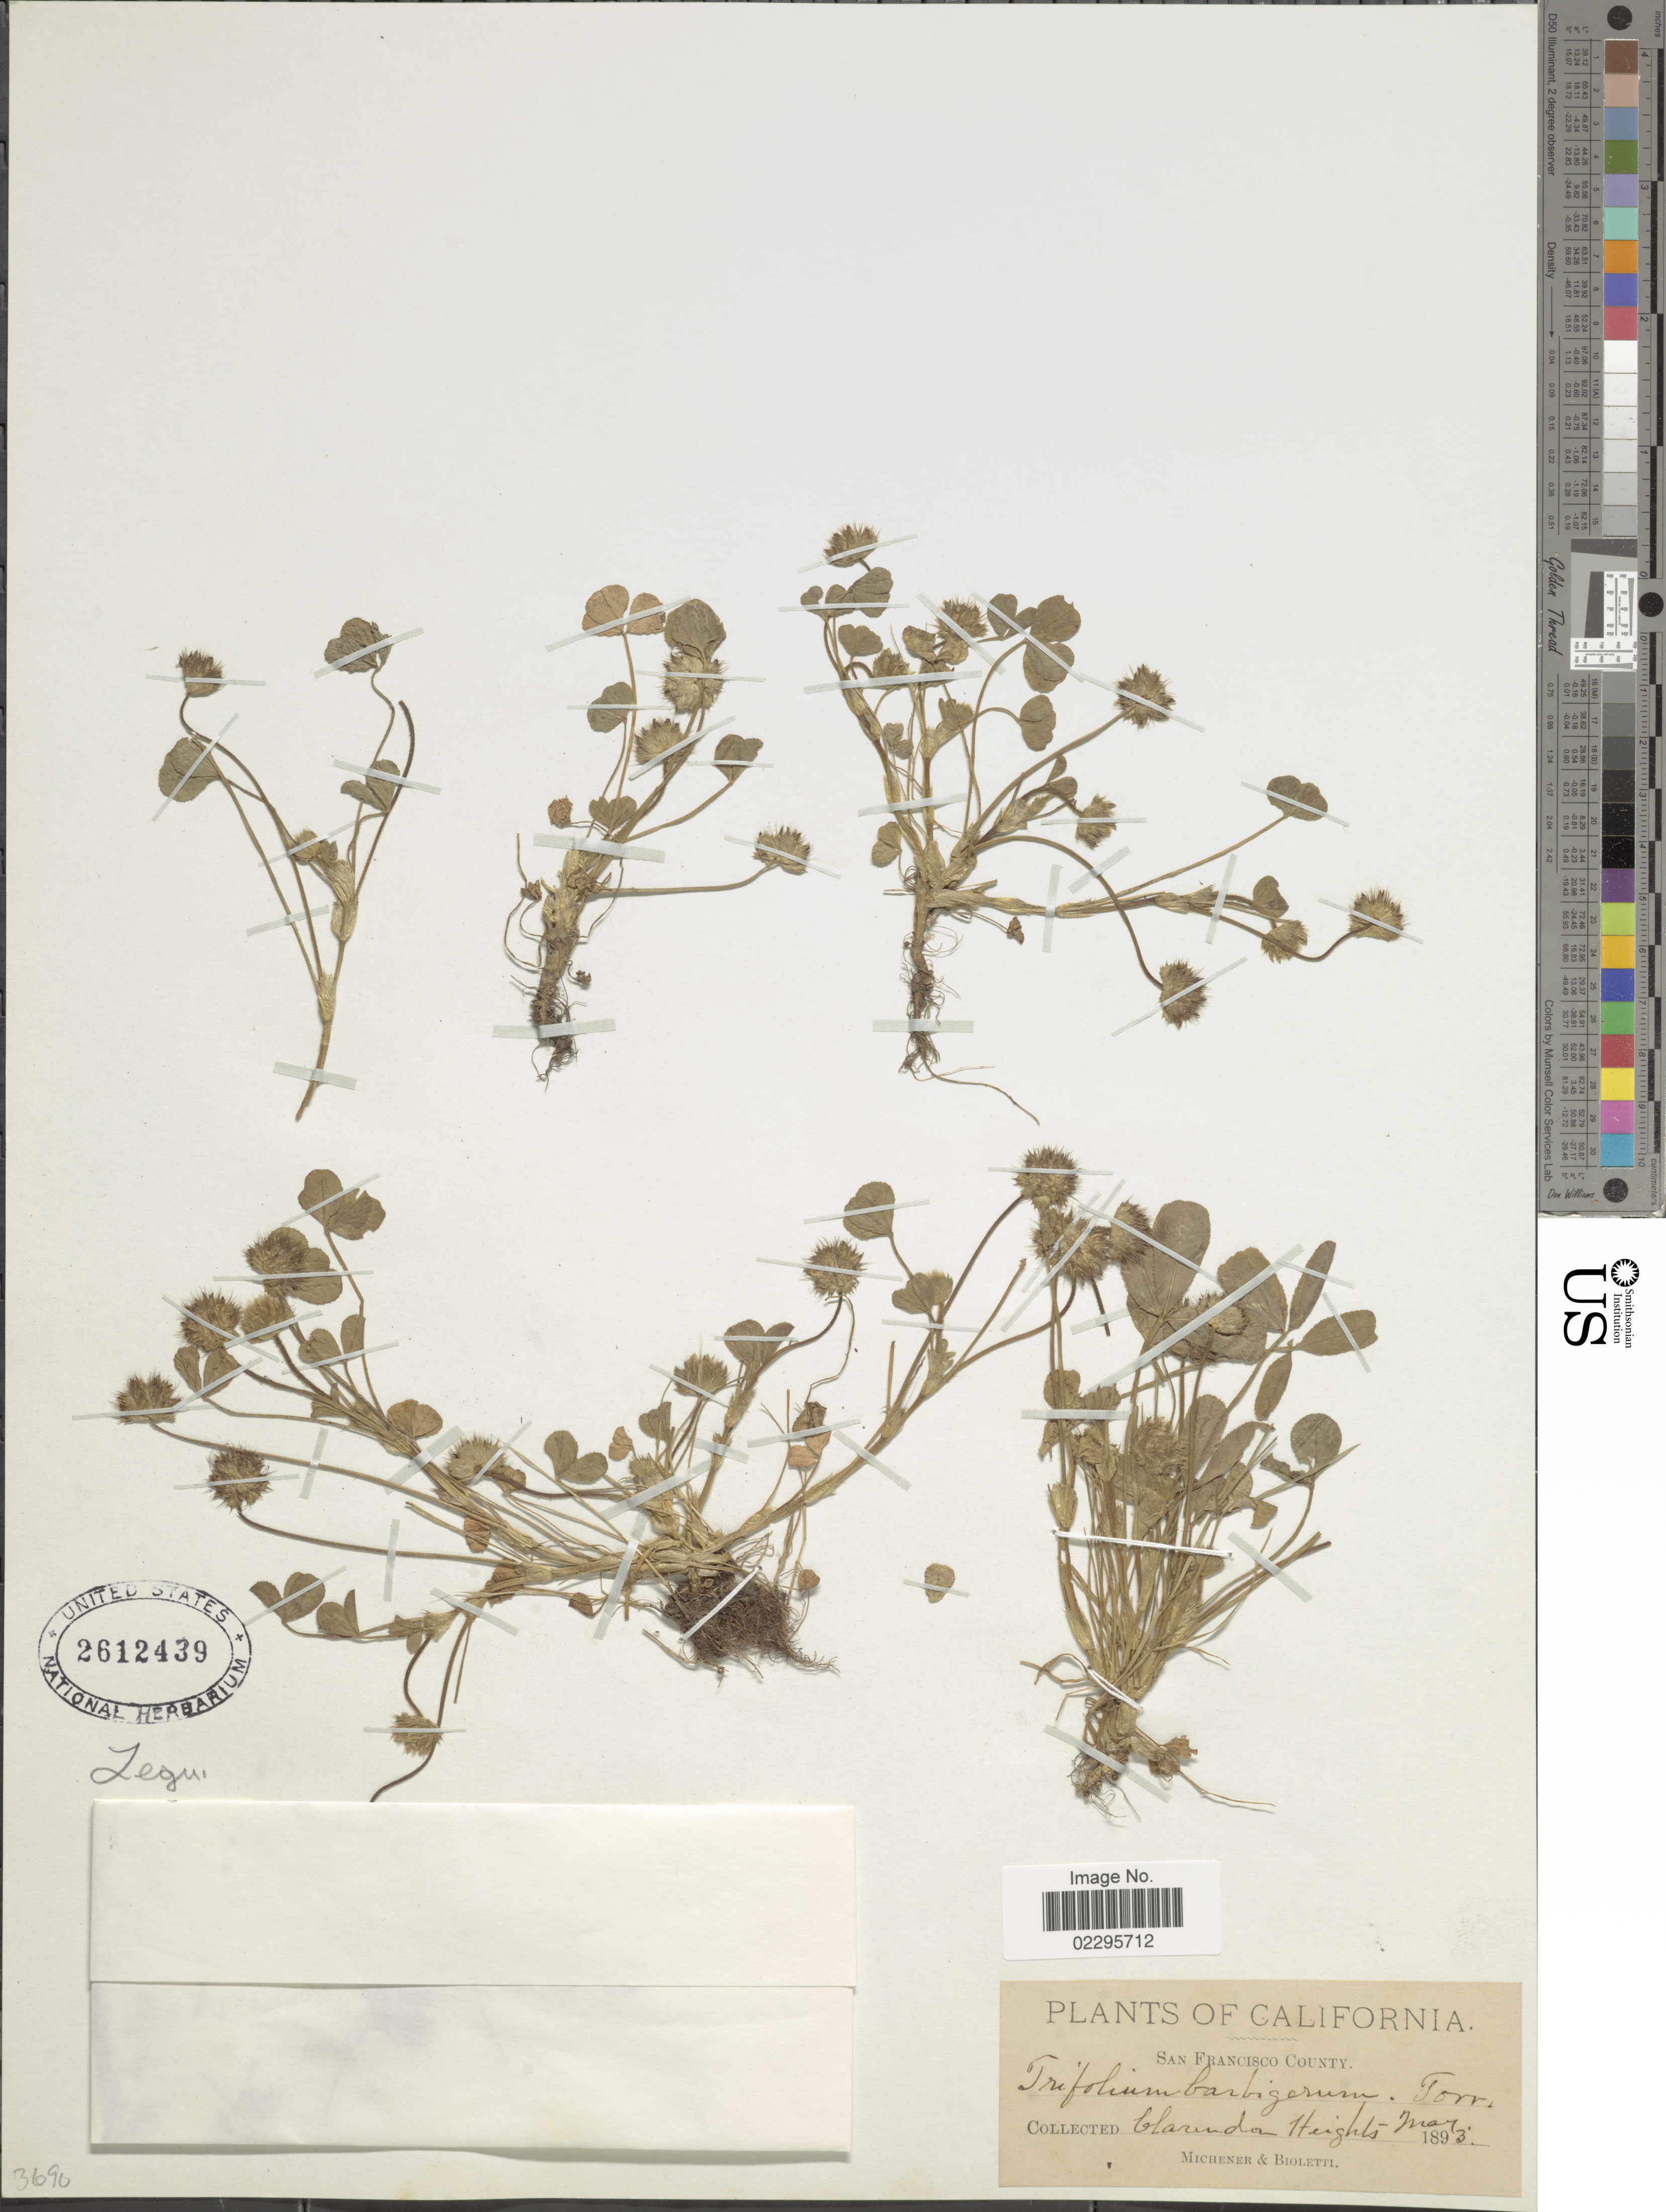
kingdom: Plantae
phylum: Tracheophyta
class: Magnoliopsida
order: Fabales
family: Fabaceae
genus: Trifolium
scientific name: Trifolium barbigerum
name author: Torr.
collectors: -. Michener & -- Bioletti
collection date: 1893-05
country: United States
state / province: California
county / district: San Francisco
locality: Clarendon Heights, San Francisco County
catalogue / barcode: US 2612439